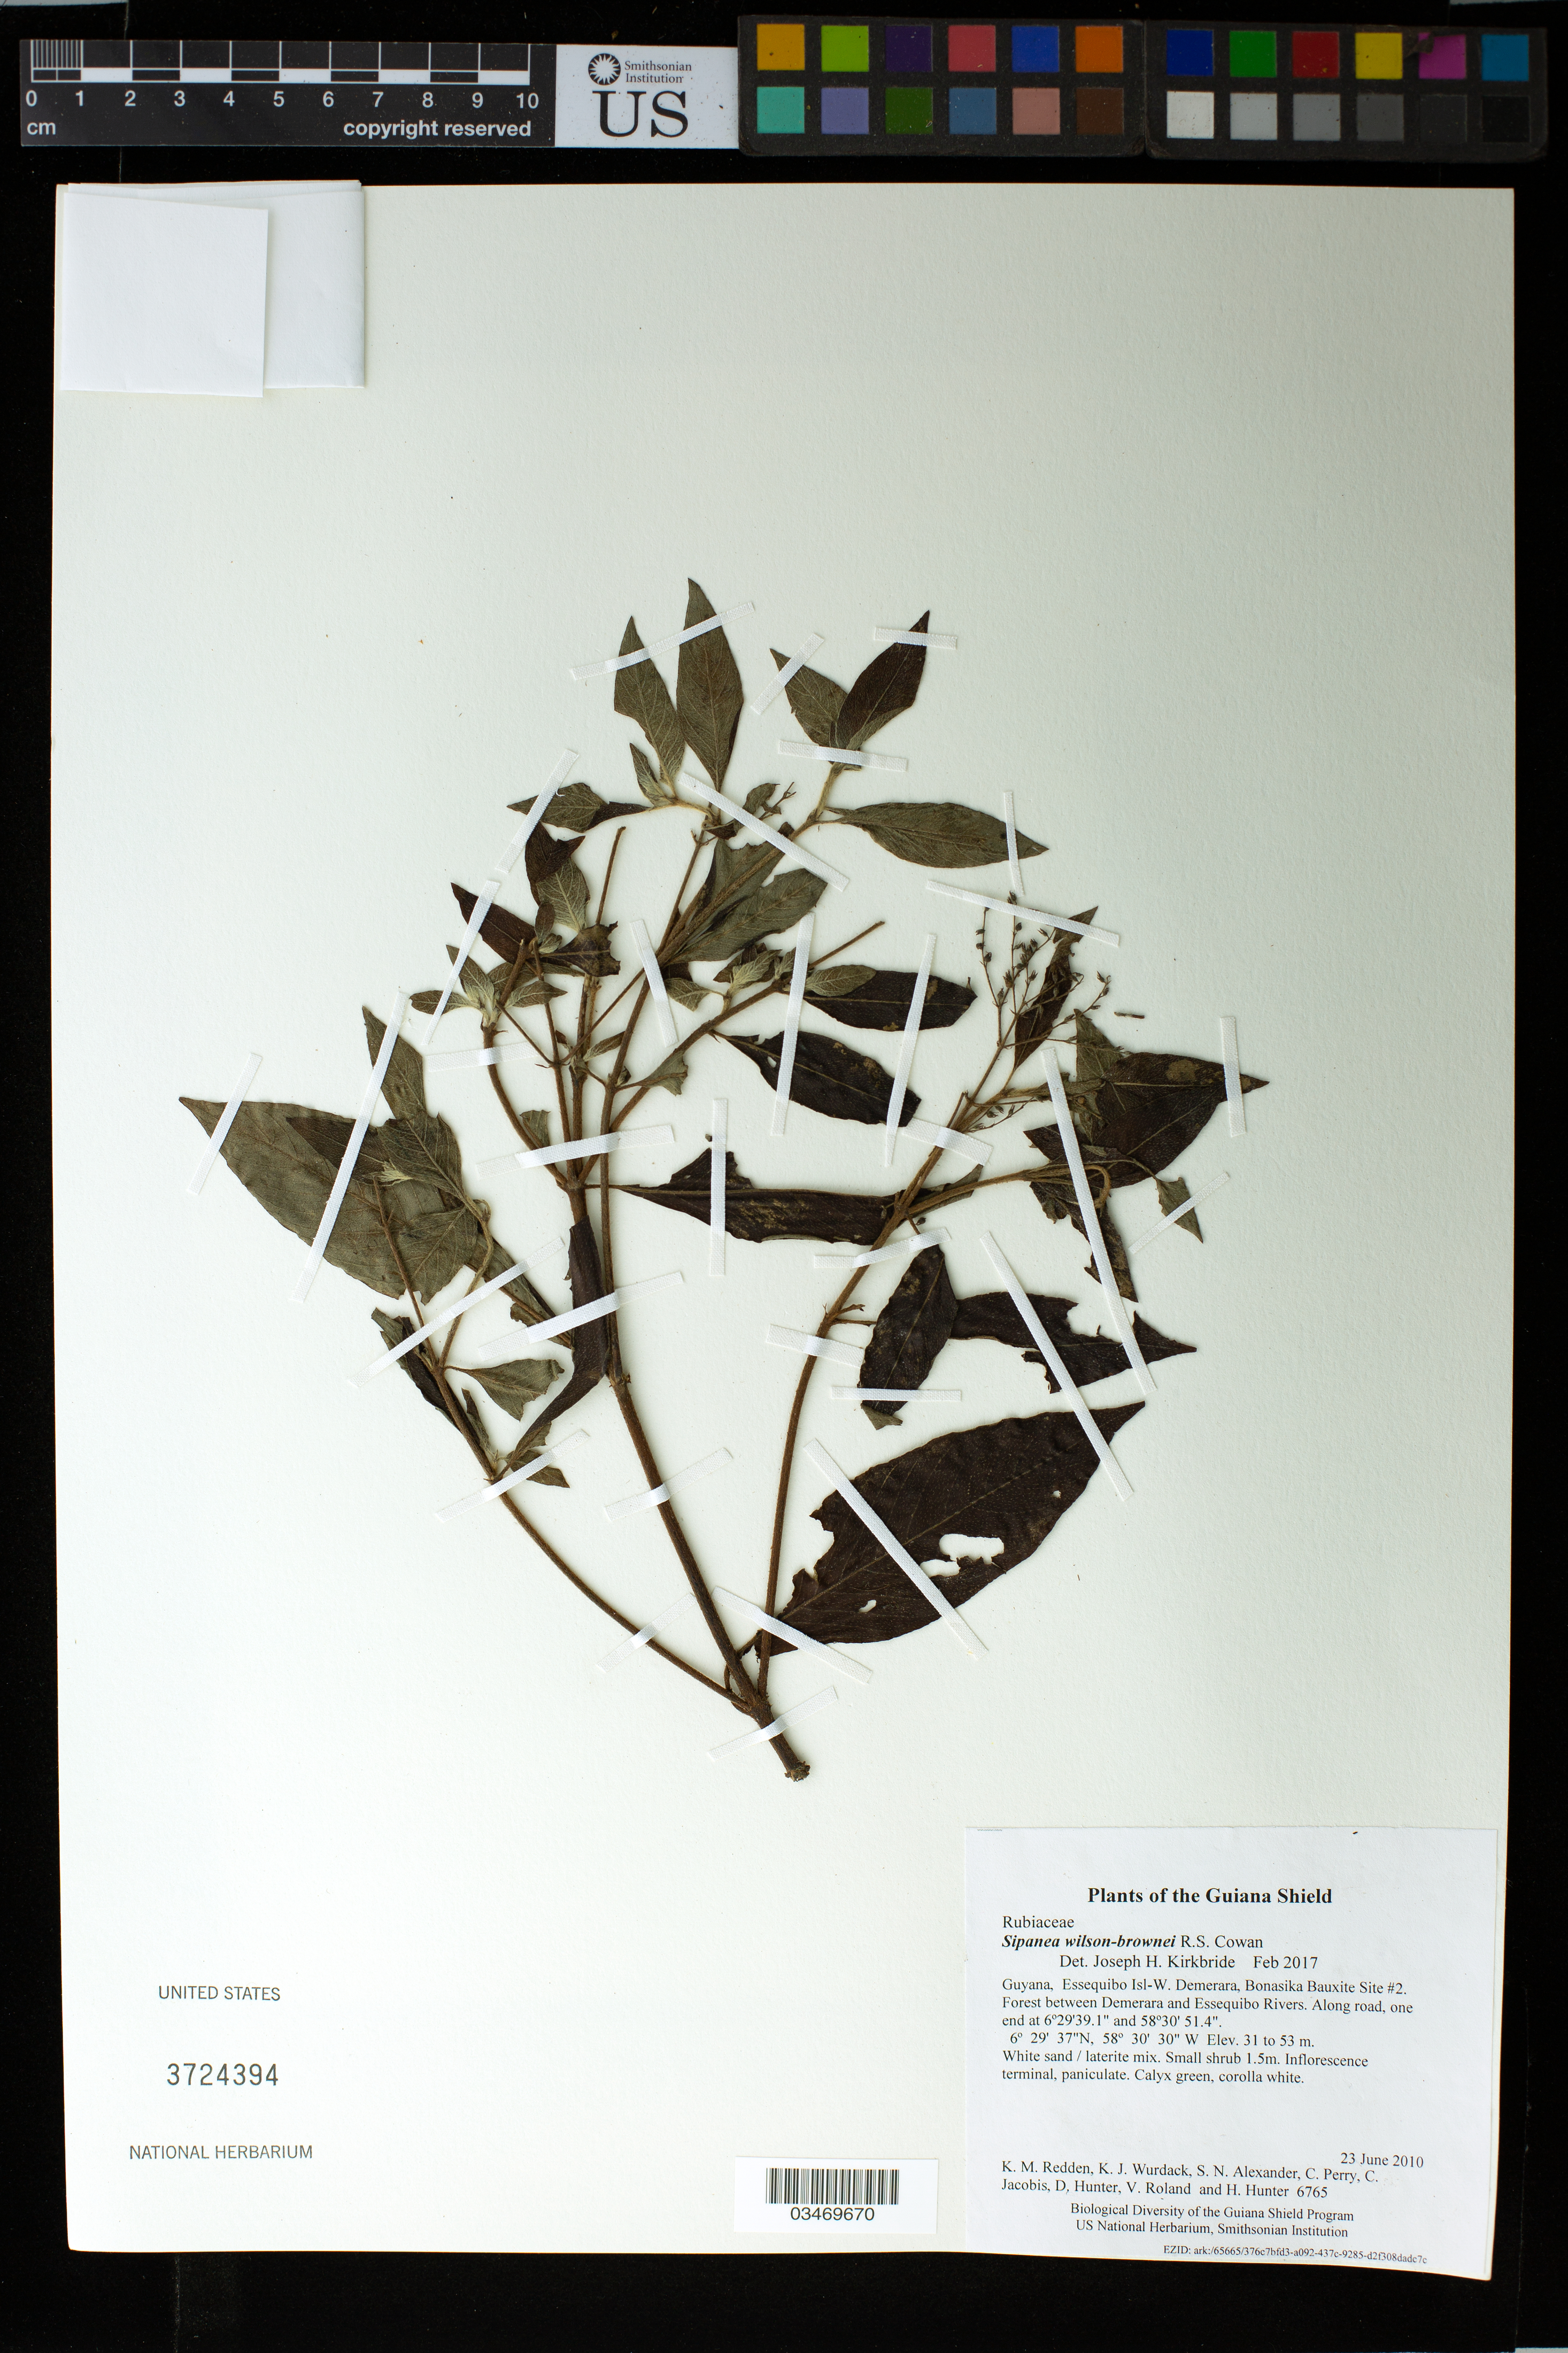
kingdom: Plantae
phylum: Tracheophyta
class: Magnoliopsida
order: Gentianales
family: Rubiaceae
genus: Sipanea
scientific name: Sipanea wilson-brownei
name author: R.S. Cowan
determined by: Kirkbride, J. H.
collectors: K. M. Redden, K. Wurdack, S. N. Alexander, C. Perry, C. Jacobis, D. Hunter, V. Roland & H. Hunter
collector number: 6765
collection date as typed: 23 June 2010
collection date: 2010-06-23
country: Guyana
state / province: Essequibo Isl-W. Demerara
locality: Bonasika Bauxite Site #2. Forest between Demerara and Essequibo Rivers. Along road, one end at 6º29'39.1" and 58º30' 51.4"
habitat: White sand / laterite mix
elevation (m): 31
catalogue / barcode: US 3724394